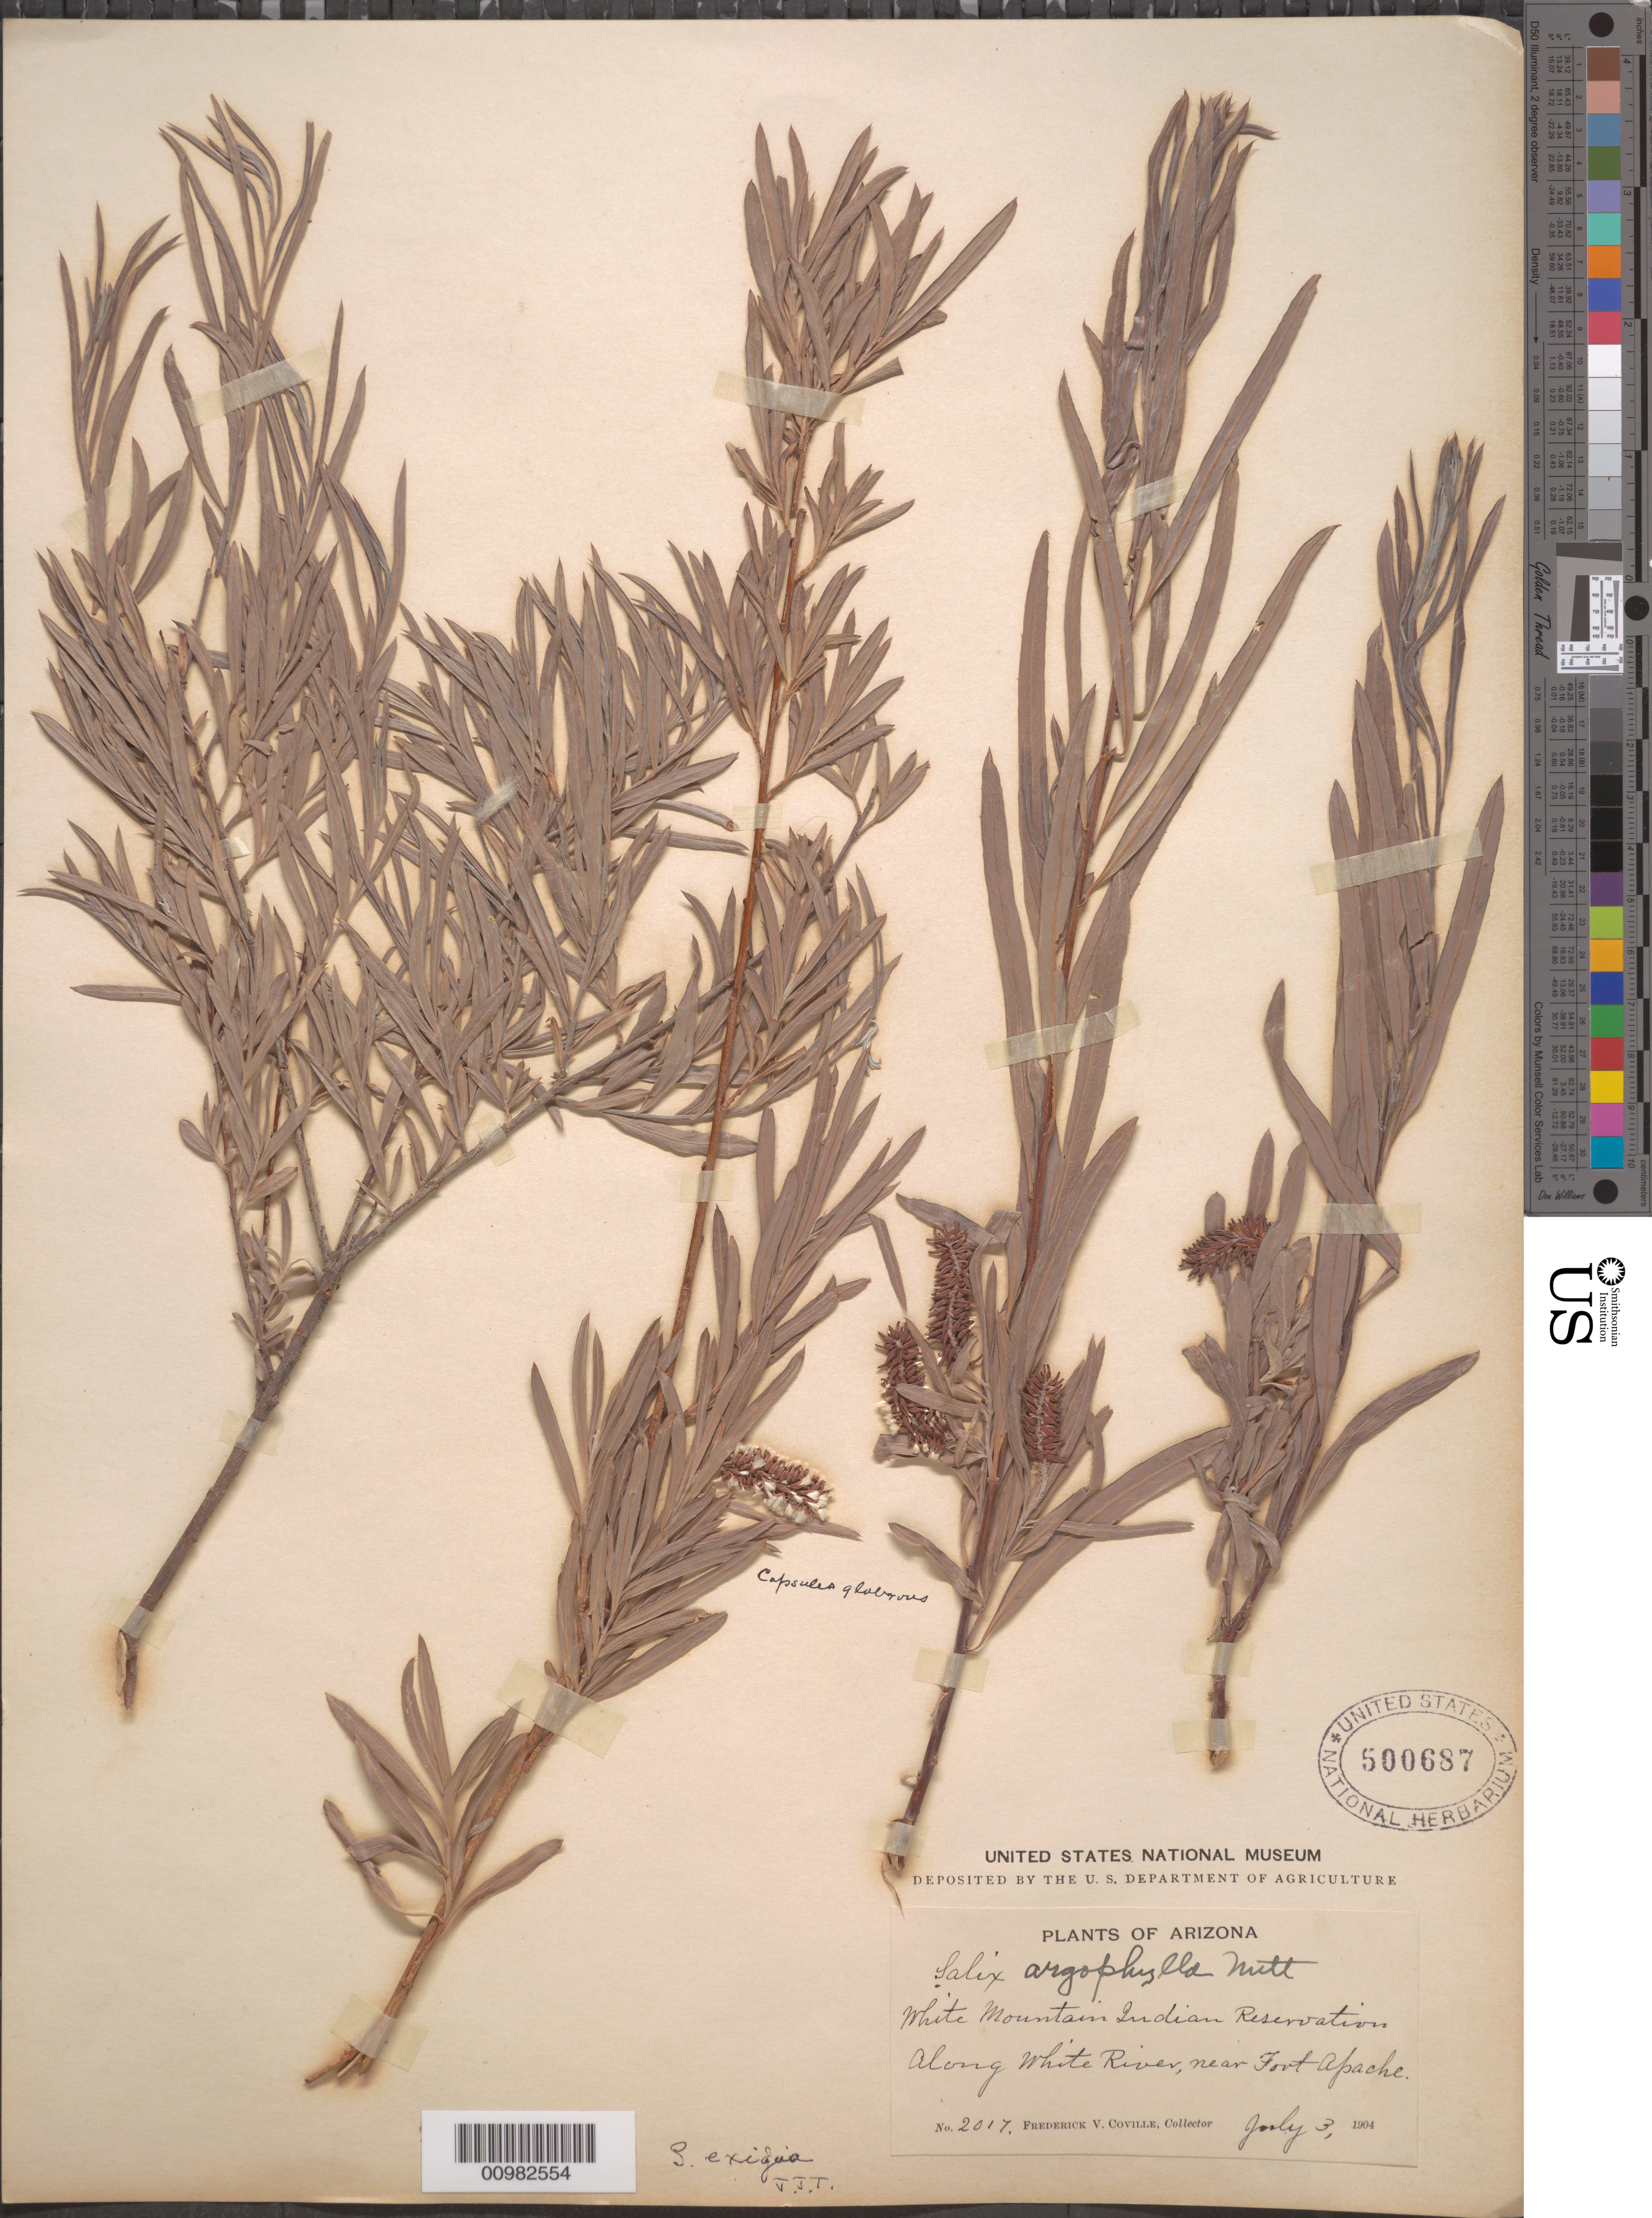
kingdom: Plantae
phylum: Tracheophyta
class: Magnoliopsida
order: Malpighiales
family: Salicaceae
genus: Salix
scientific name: Salix exigua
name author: Nutt.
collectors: F. V. Coville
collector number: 2017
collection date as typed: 30 Jul 1904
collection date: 1904-07-30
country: United States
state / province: Arizona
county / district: Navajo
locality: White Mountain Indian Reservation along White River, near Fort Apache.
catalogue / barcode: US 500687